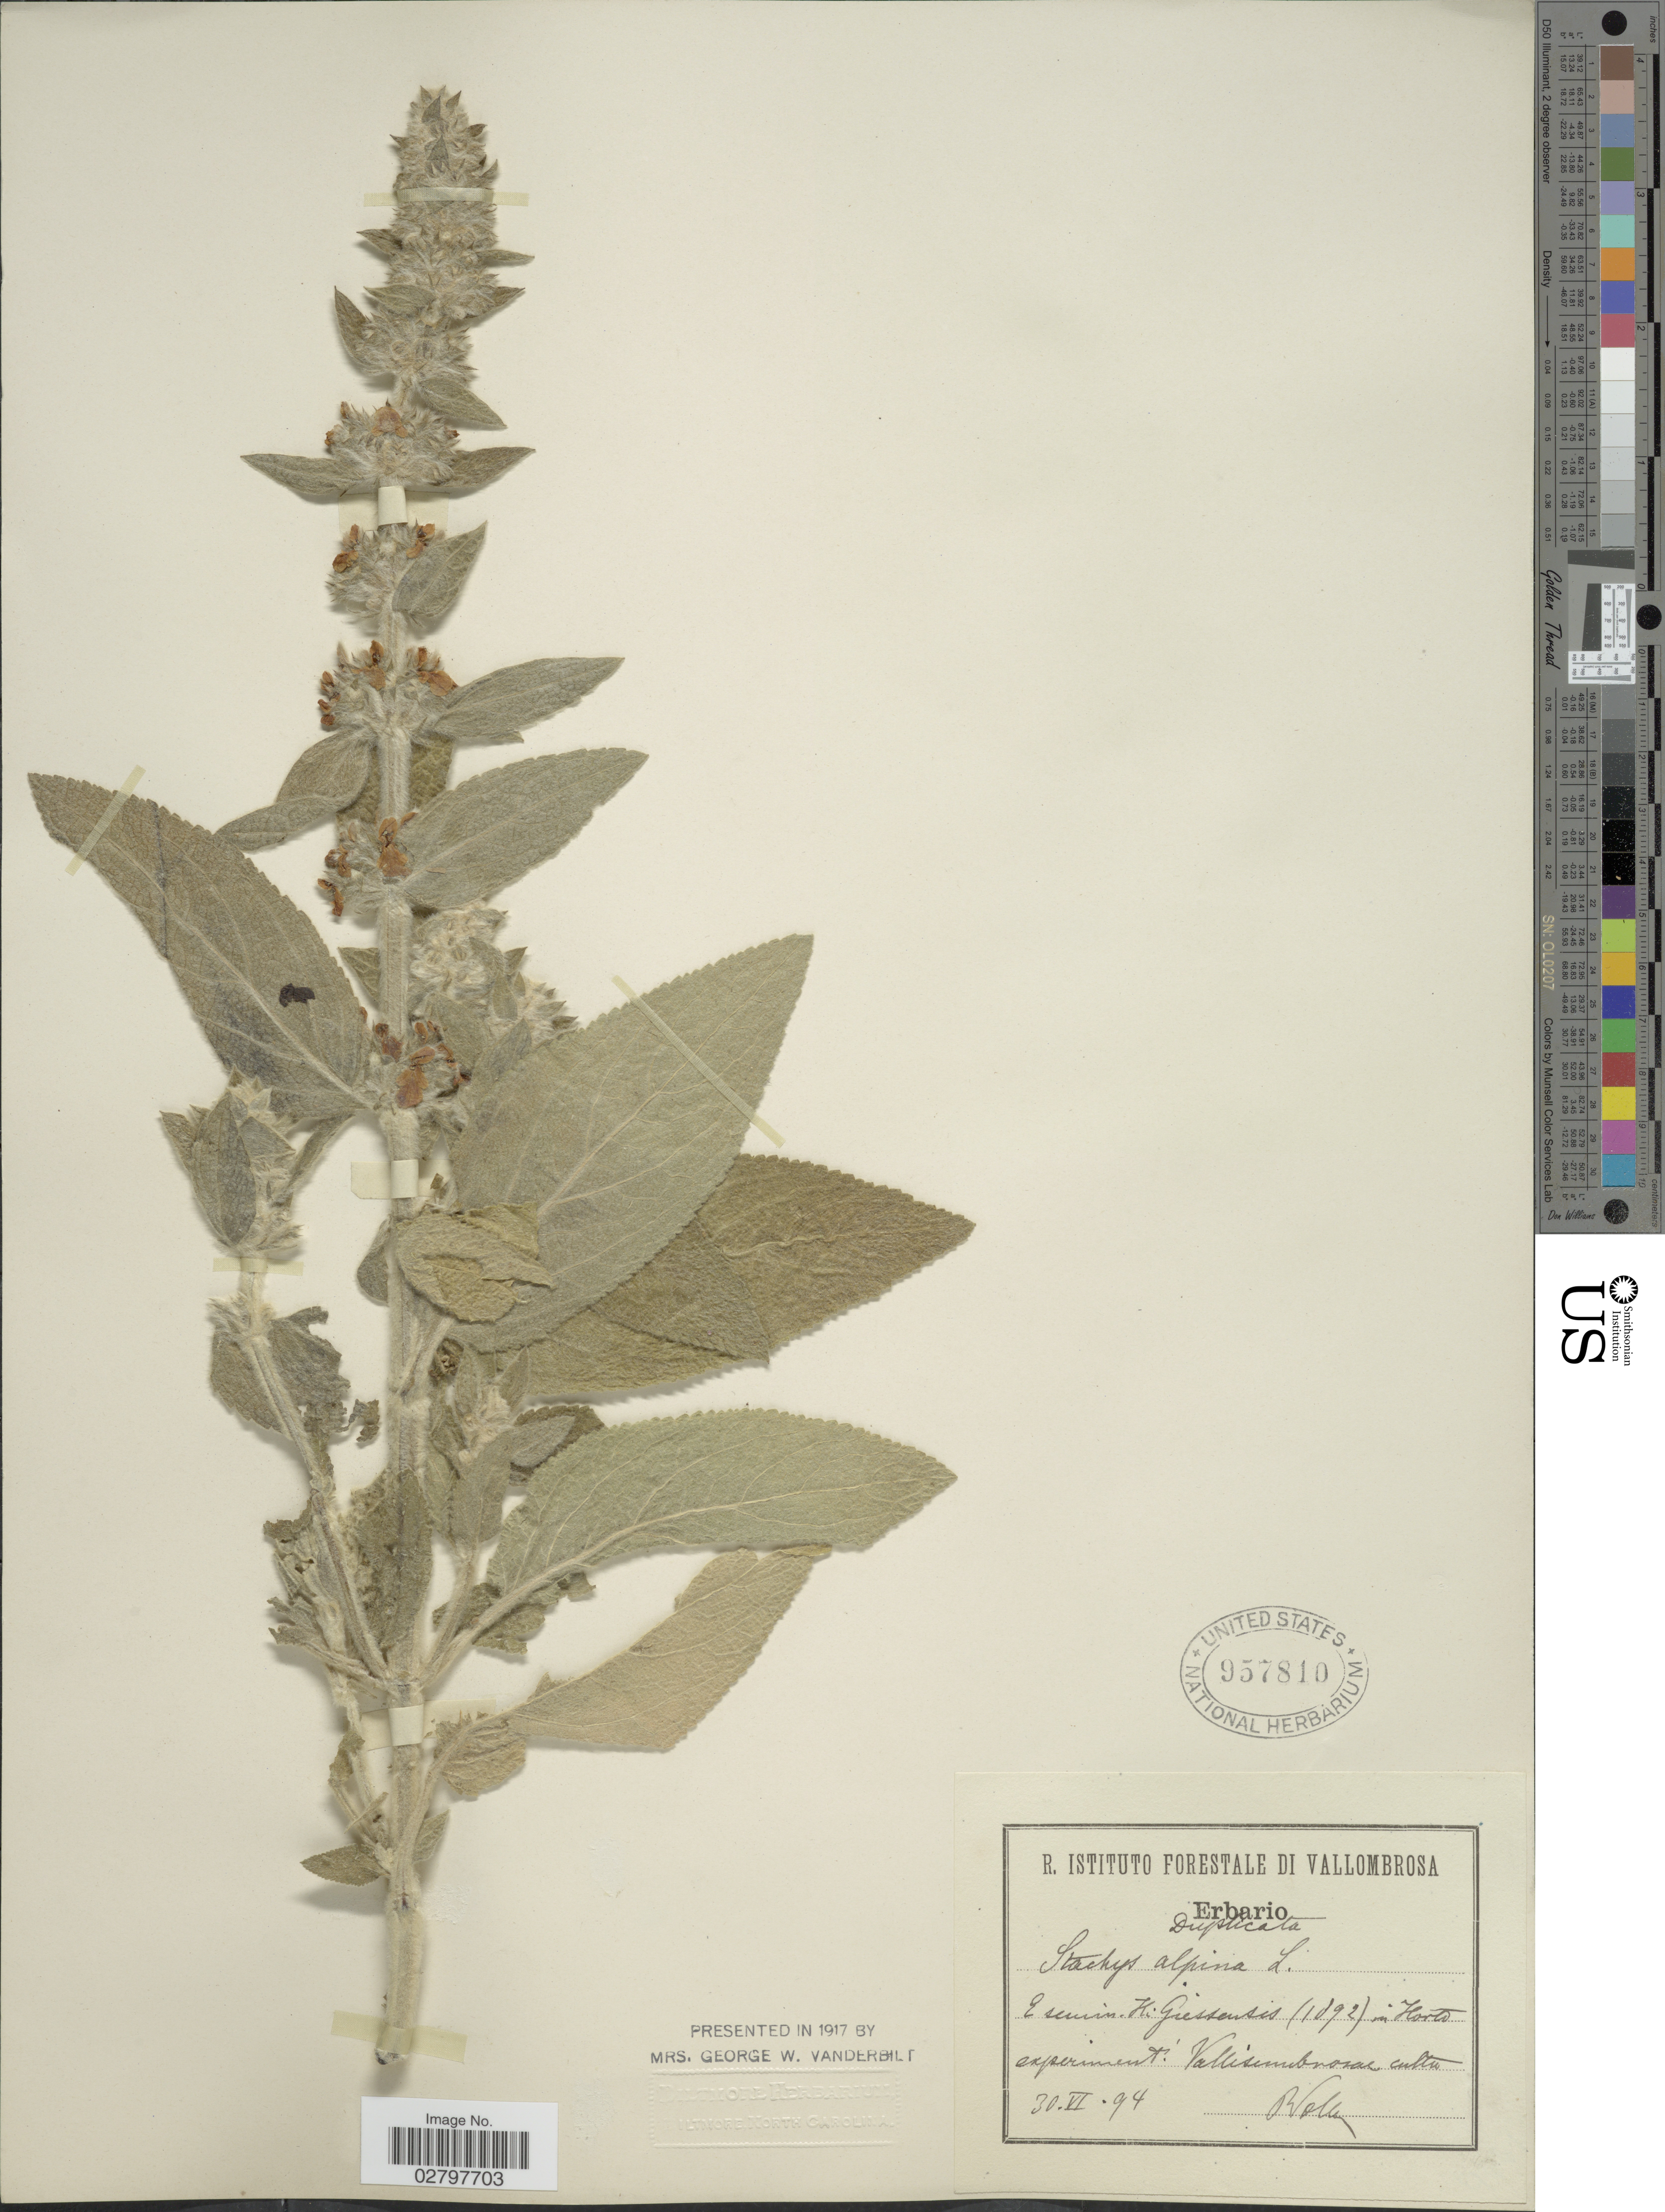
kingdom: Plantae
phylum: Tracheophyta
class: Magnoliopsida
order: Lamiales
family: Lamiaceae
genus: Stachys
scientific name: Stachys alpina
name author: L.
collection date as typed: Transcribed d/m/y: 30/6/94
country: Italy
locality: Vallisumbrosae [interpreted]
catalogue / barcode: US 957810